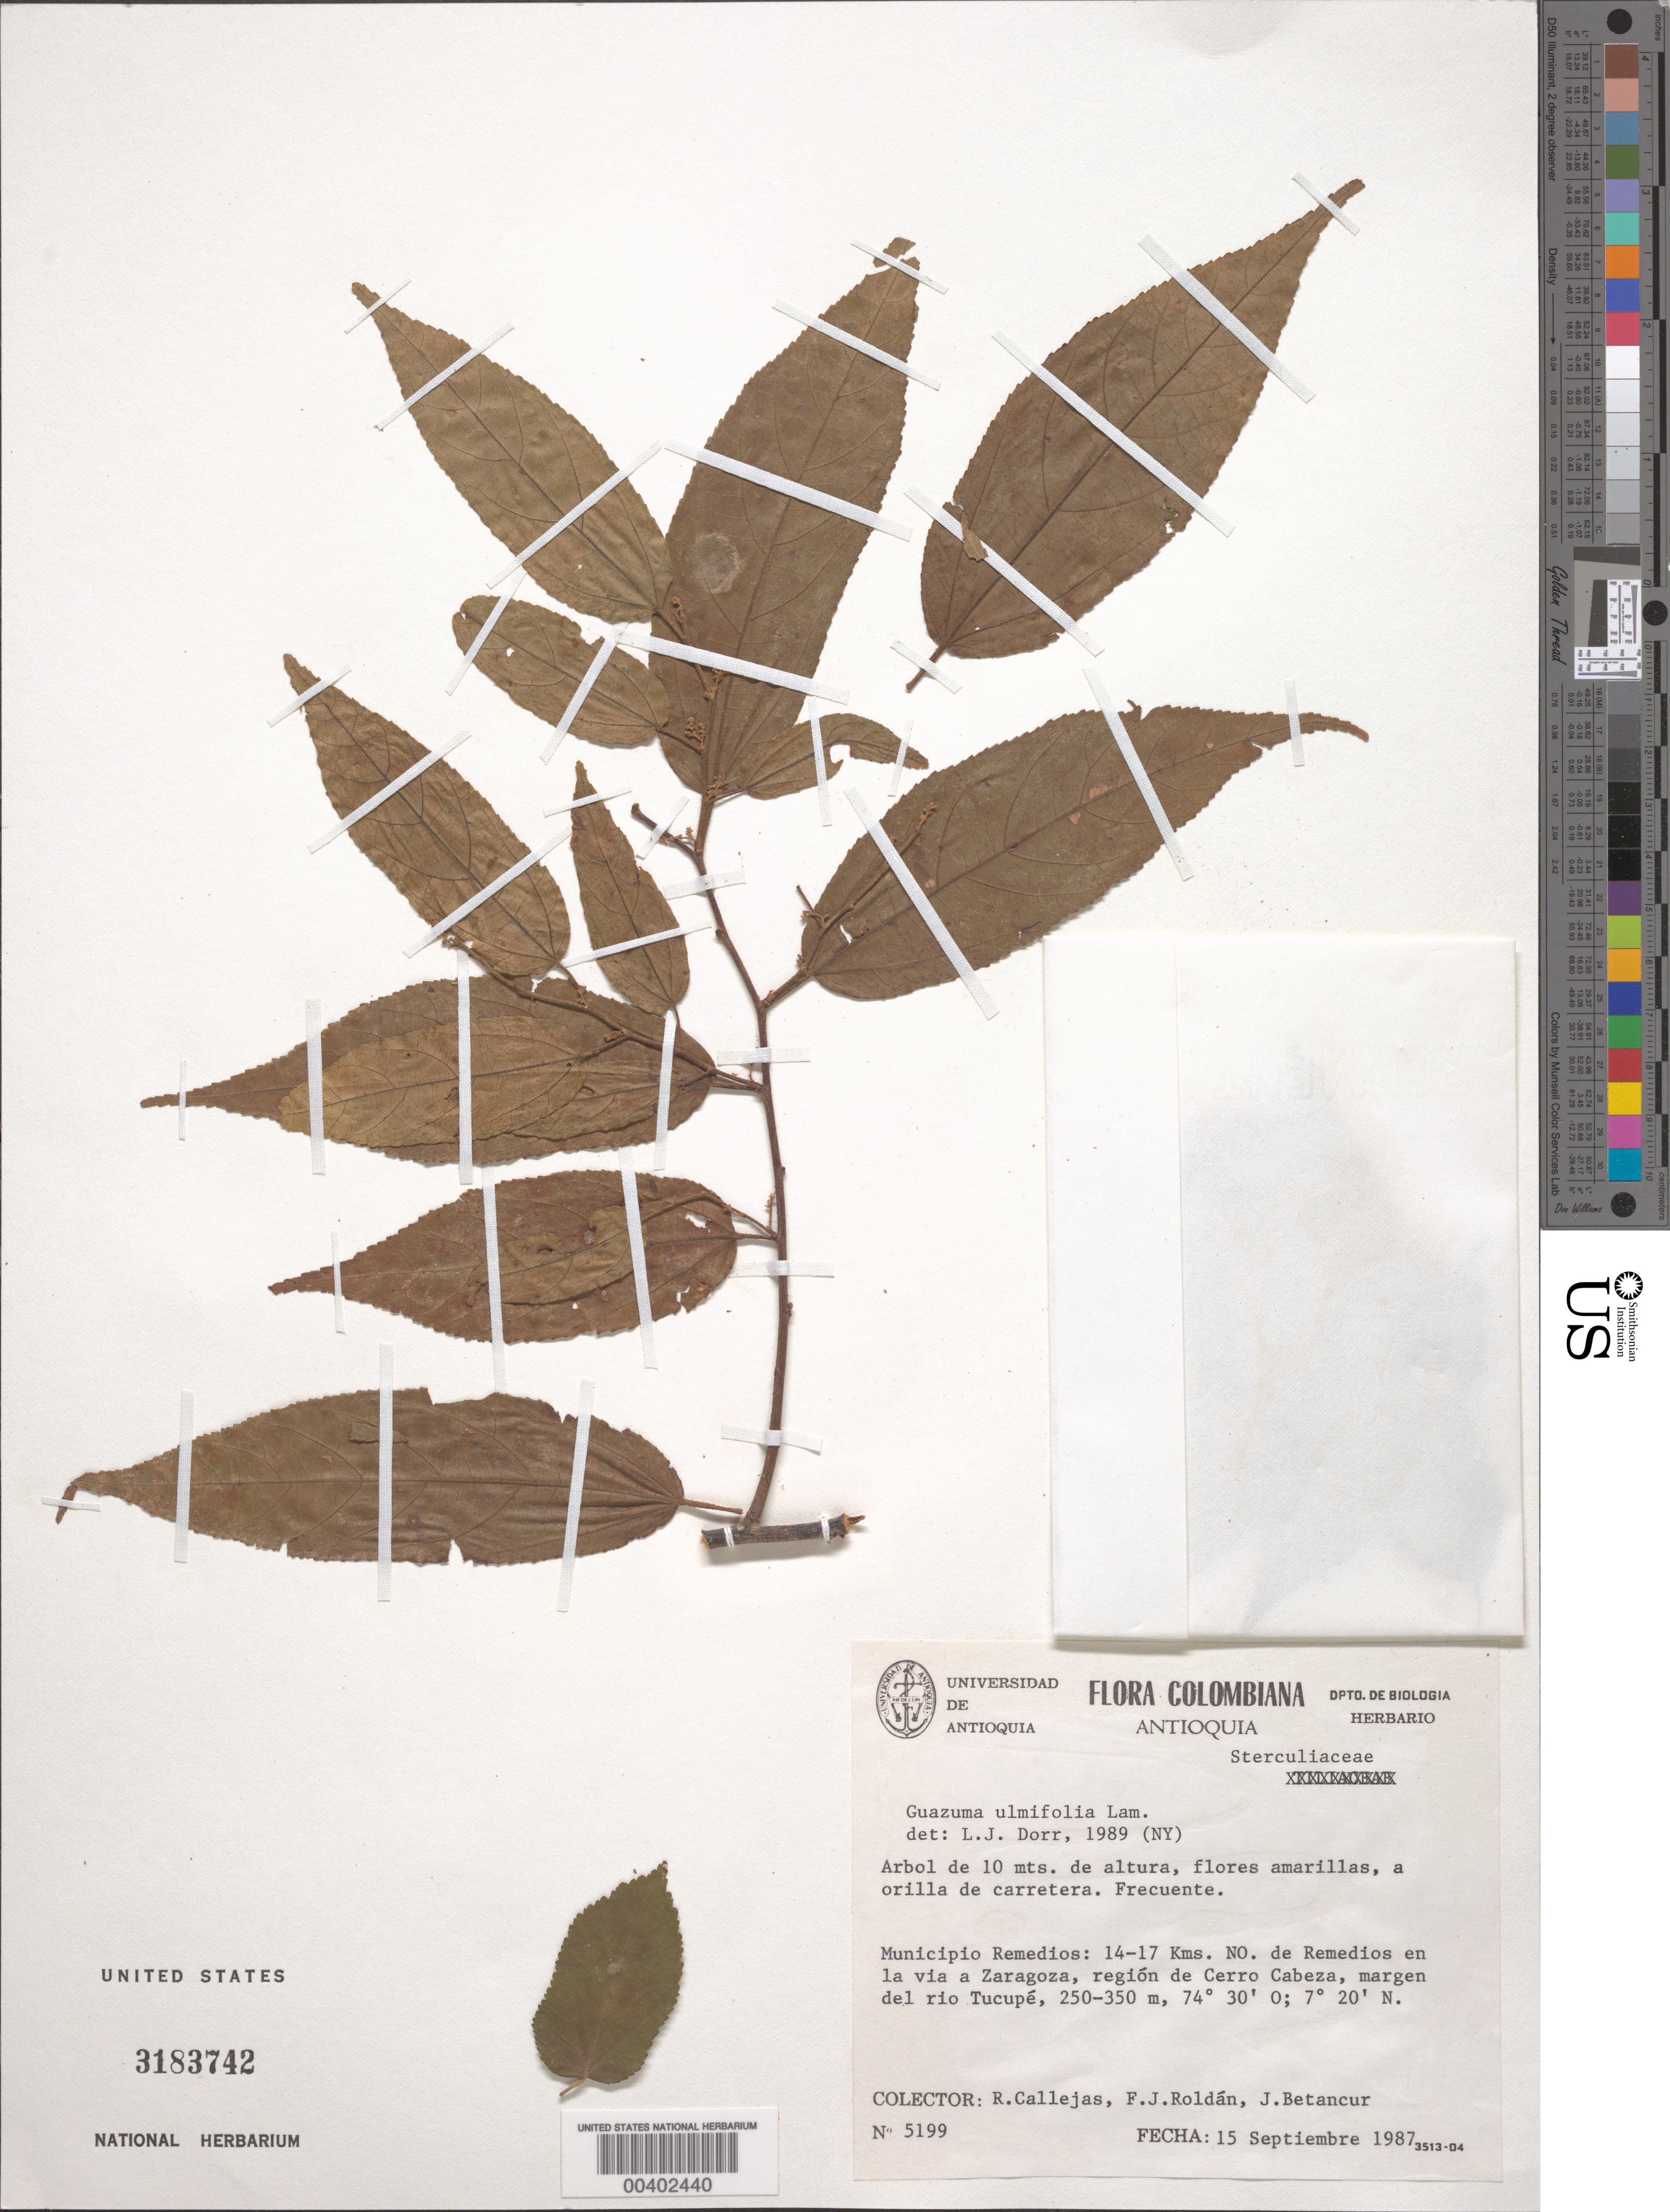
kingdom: Plantae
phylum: Tracheophyta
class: Magnoliopsida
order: Malvales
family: Malvaceae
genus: Guazuma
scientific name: Guazuma ulmifolia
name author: Lam.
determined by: Dorr, L. J., (BOT), Smithsonian Institution - National Museum of Natural History (UNITED STATES)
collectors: R. Callejas, F. J. Roldán & J. C. Betancur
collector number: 5199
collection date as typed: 15 Sep 1987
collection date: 1987-09-15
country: Colombia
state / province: Antioquia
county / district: Remedios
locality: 14 - 17 km NW de Remedios an la via a Zaragoza, región de Cerro Cabeza, Margen del Río Tucupé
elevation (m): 250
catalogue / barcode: US 3183742